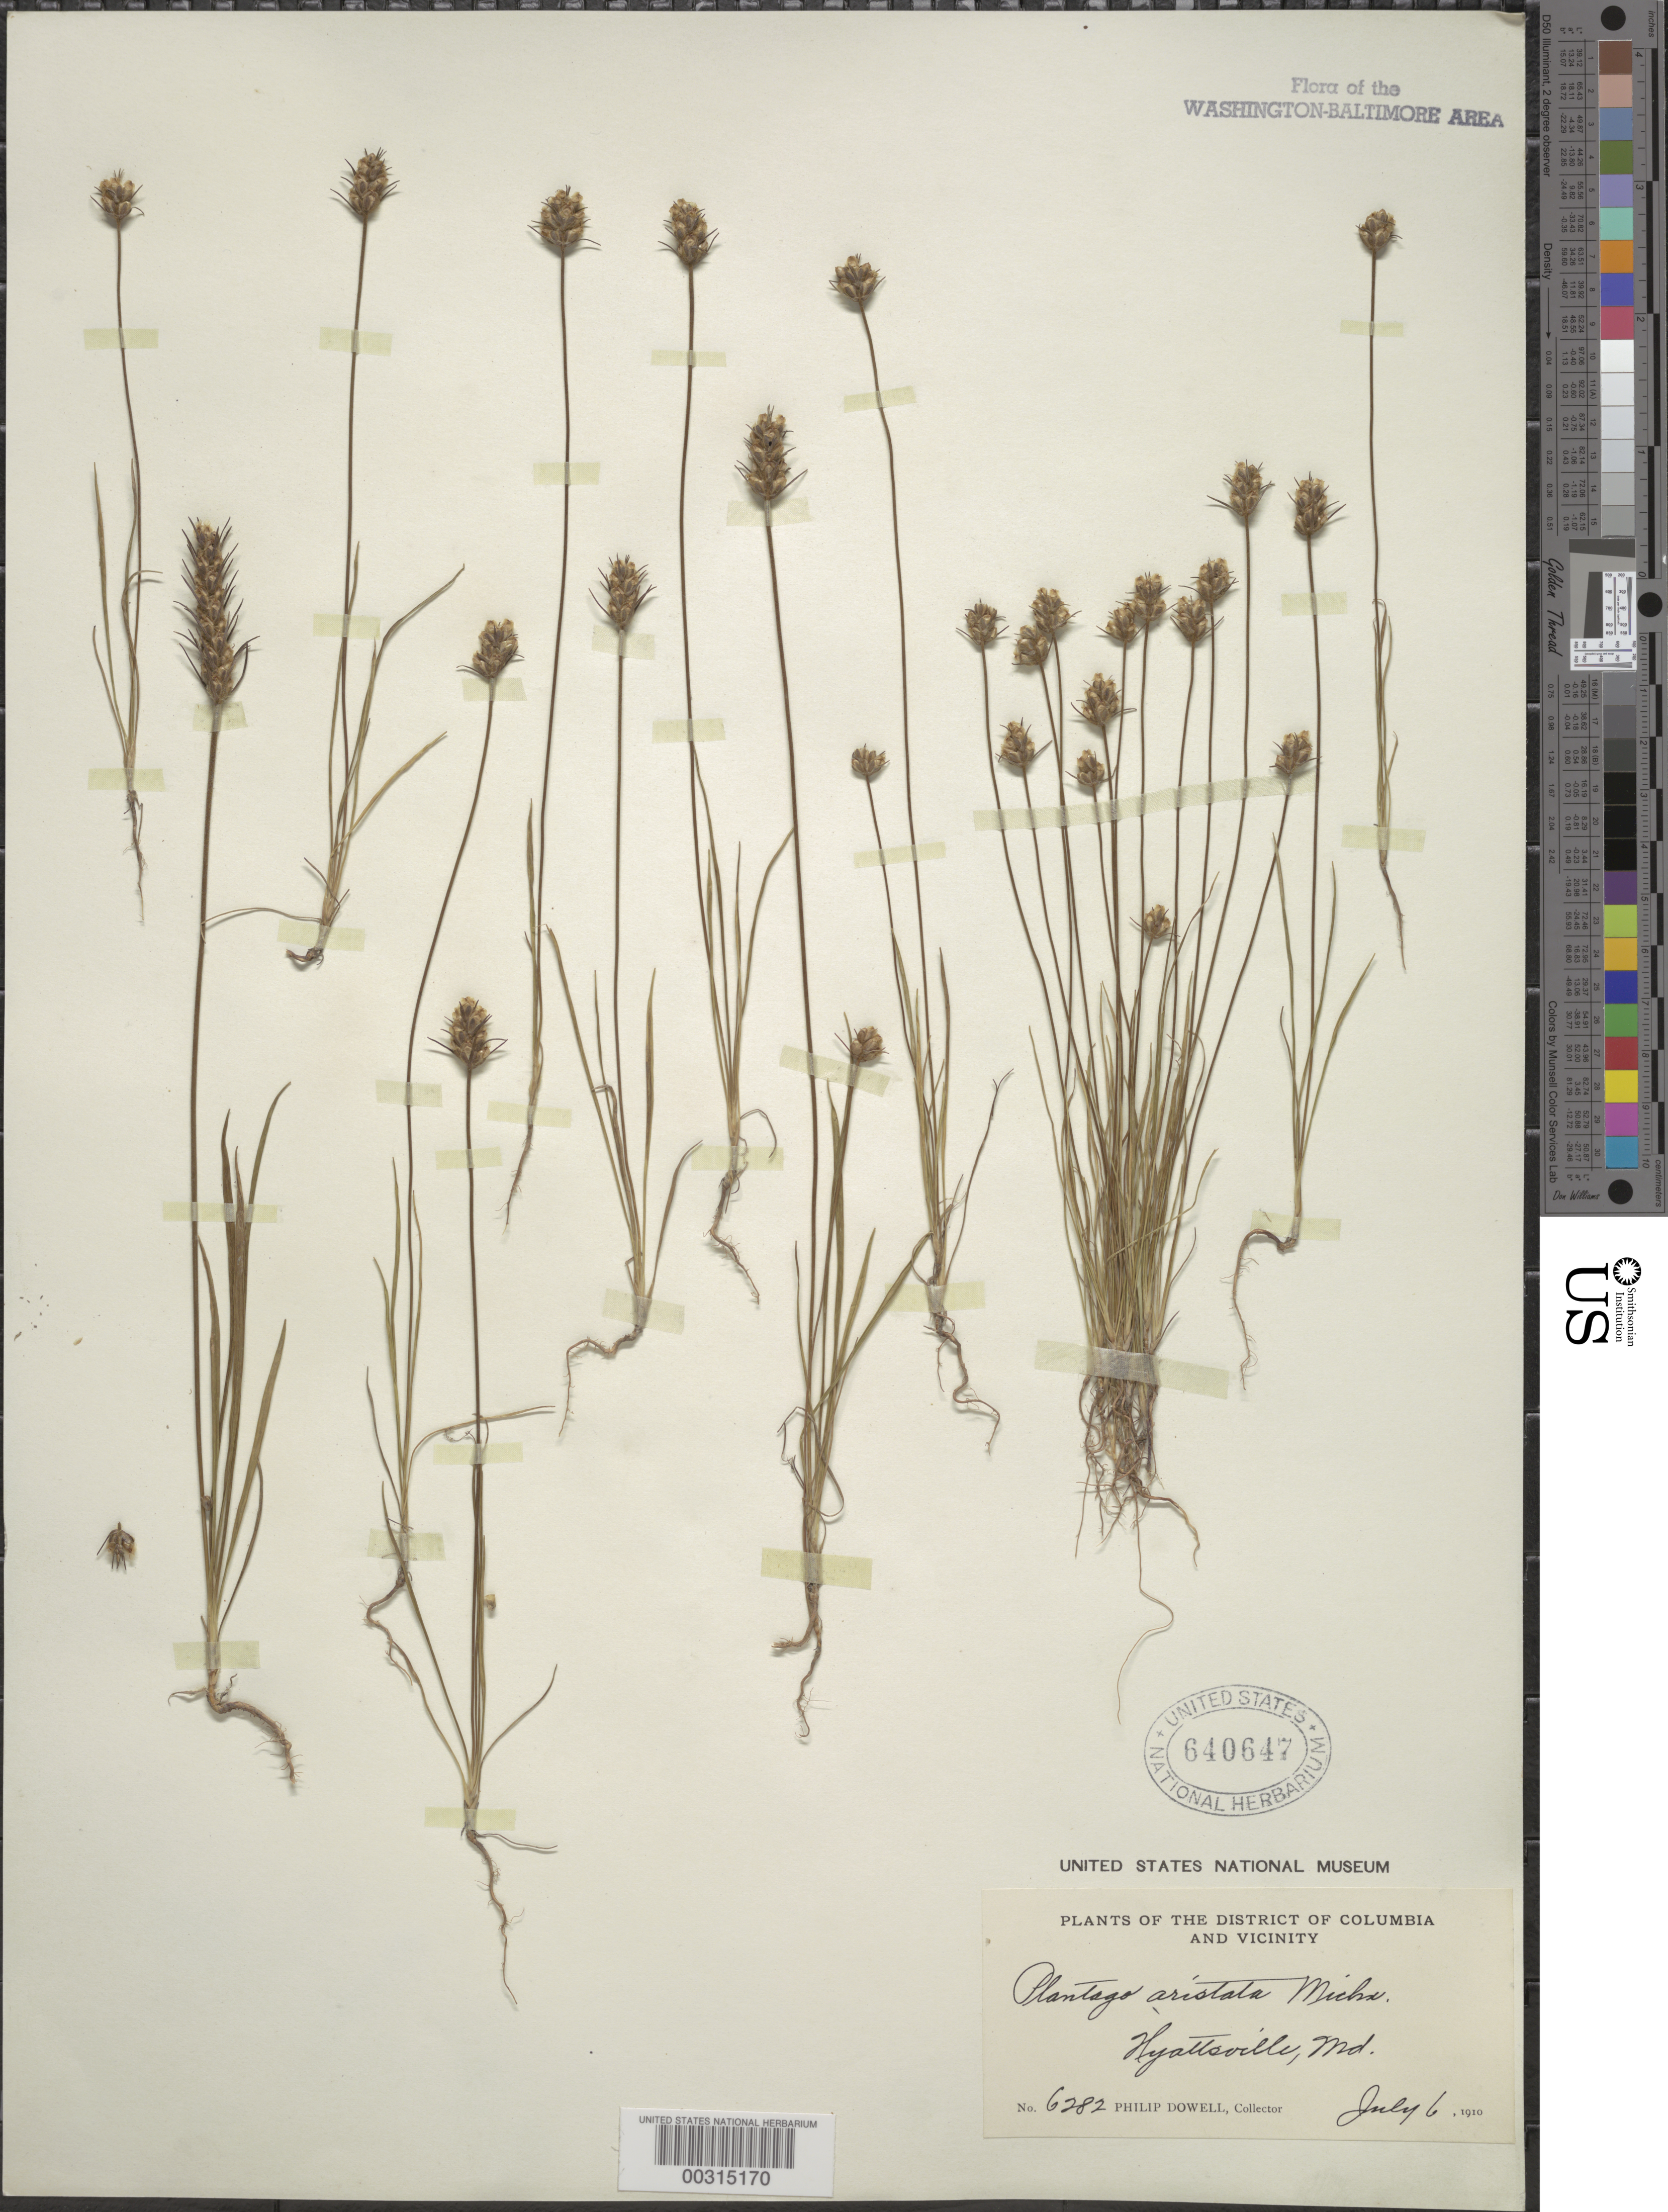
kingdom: Plantae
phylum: Tracheophyta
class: Magnoliopsida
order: Lamiales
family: Plantaginaceae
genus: Plantago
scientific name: Plantago aristata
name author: Michx.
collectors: P. Dowell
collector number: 6282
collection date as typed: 06 Jul 1910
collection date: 1910-07-06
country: United States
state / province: Maryland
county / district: Prince George's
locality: Hyattsville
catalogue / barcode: US 640647